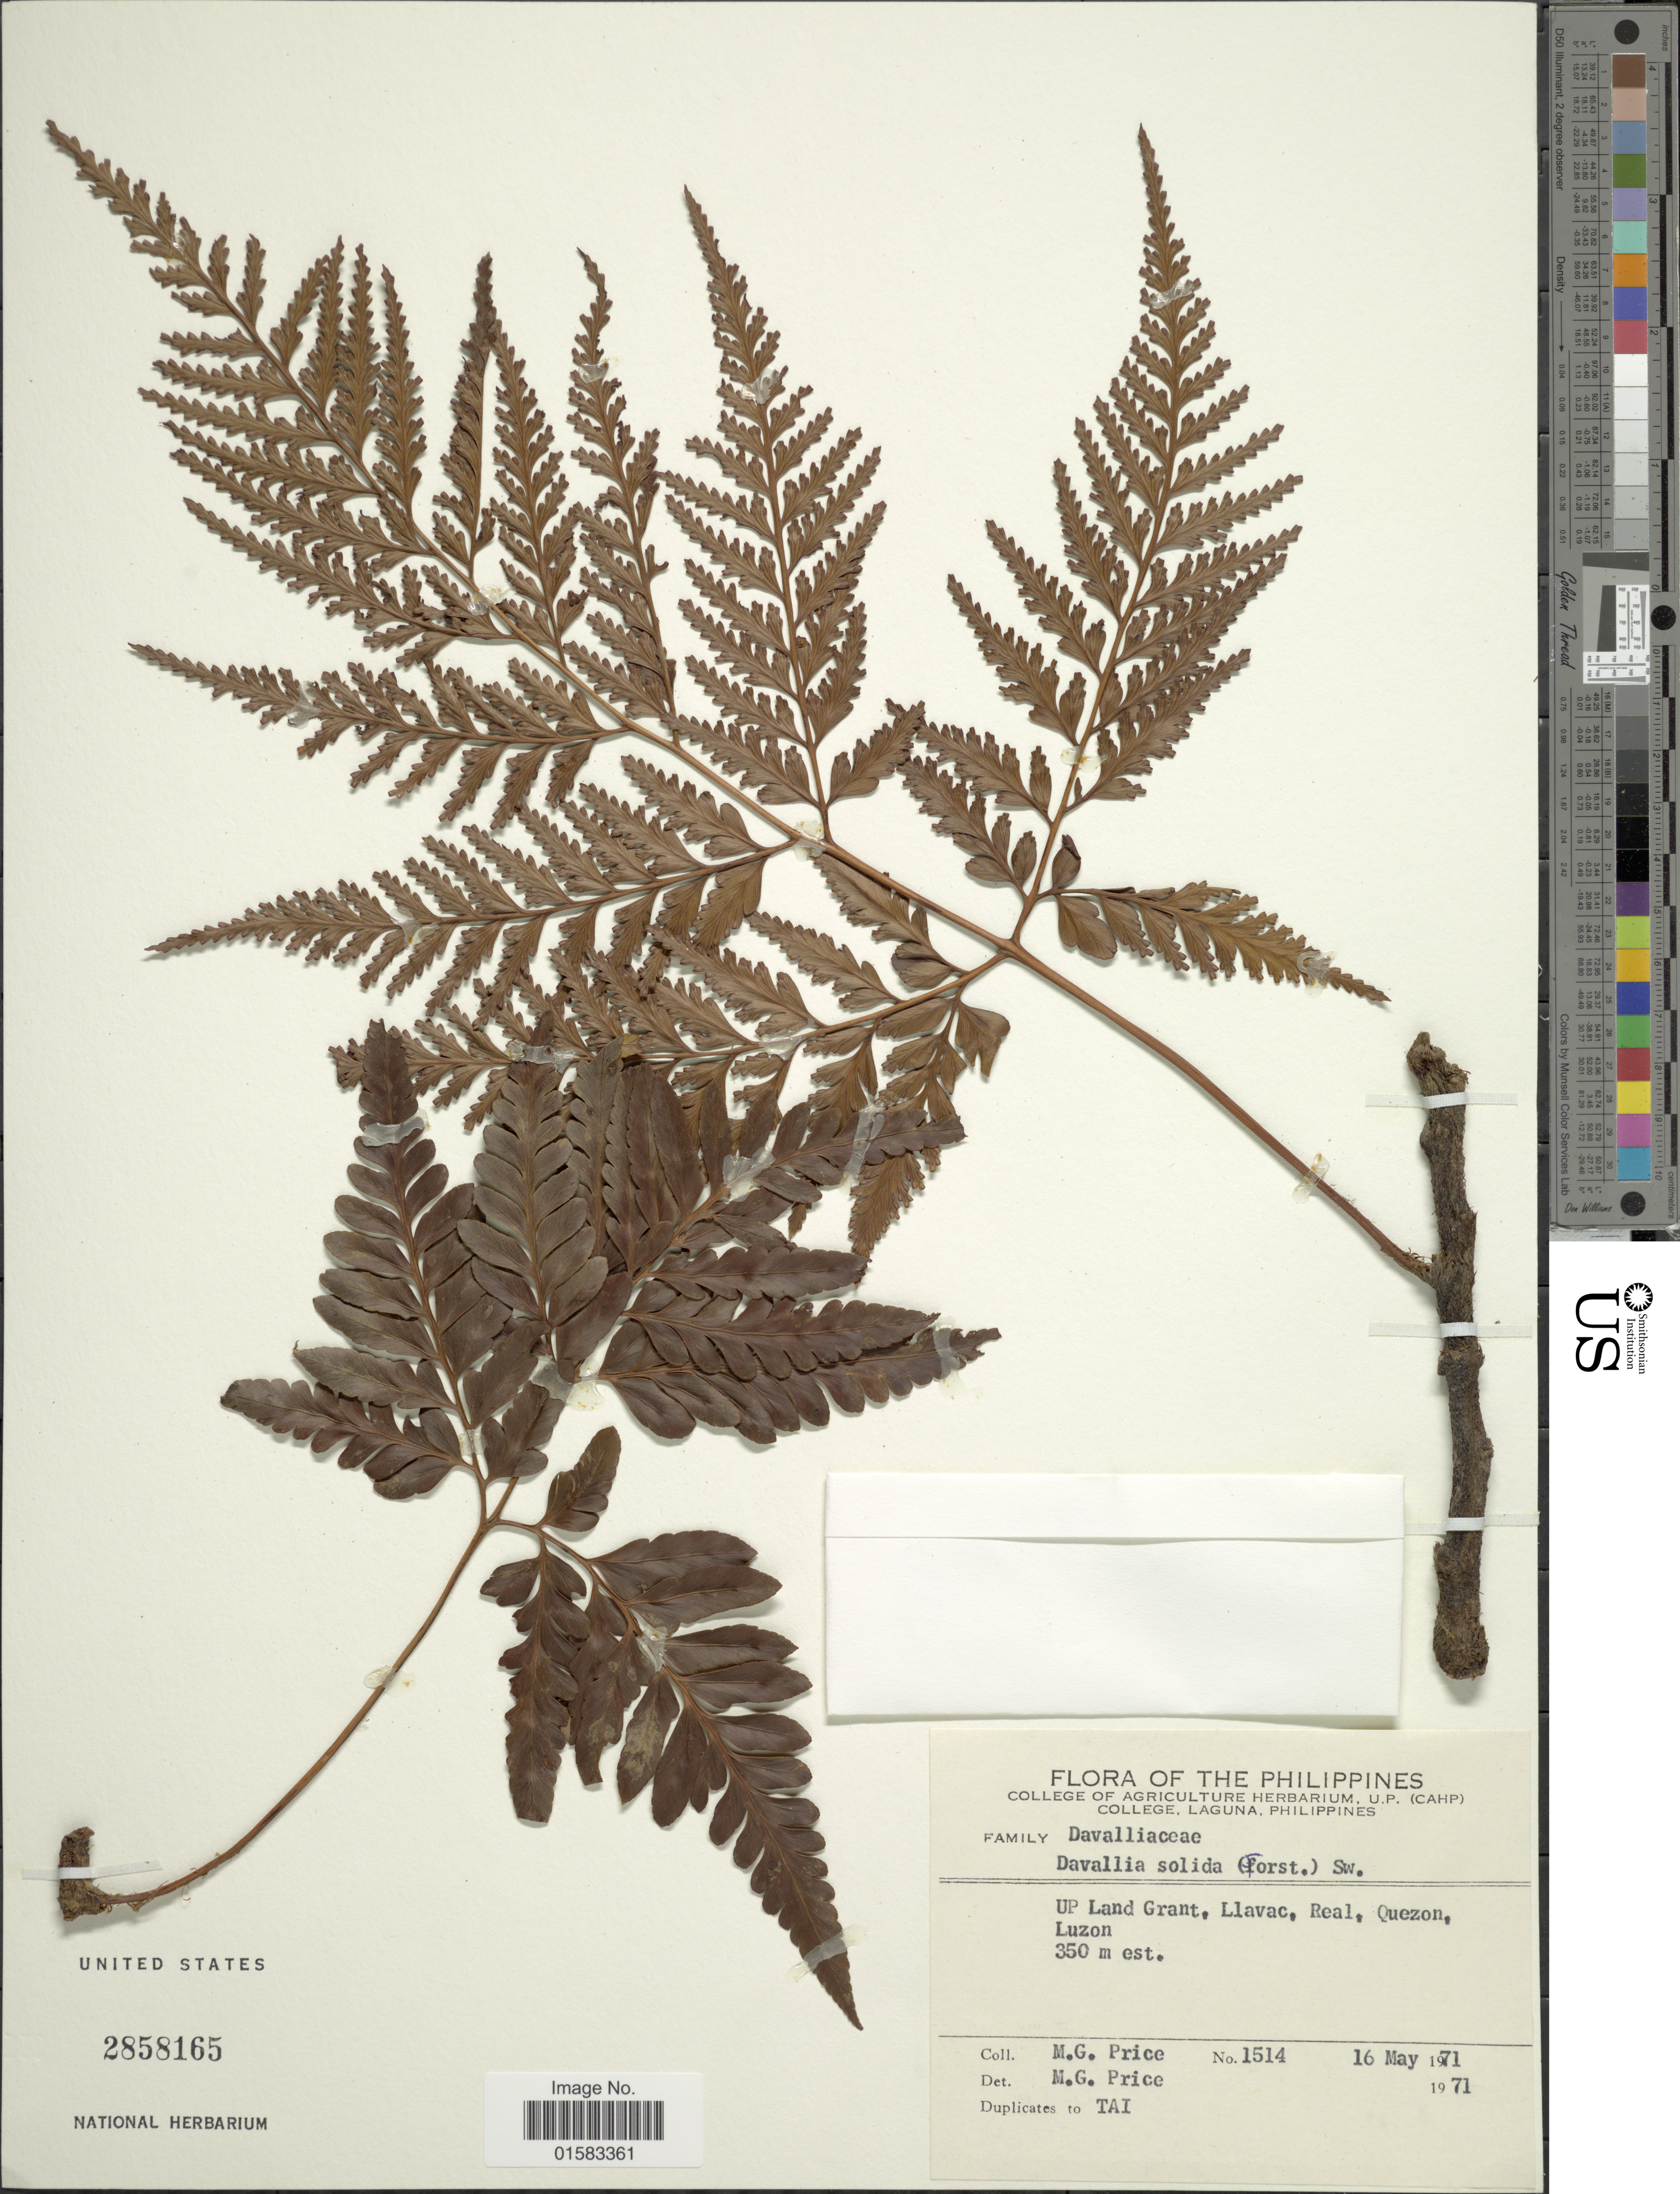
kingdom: Plantae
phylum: Tracheophyta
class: Polypodiopsida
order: Polypodiales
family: Davalliaceae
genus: Davallia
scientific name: Davallia solida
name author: (G. Forst.) Sw.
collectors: M. G. Price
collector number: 1514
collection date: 1917-05-16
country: Philippines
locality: UP Land Grant, Llavac, Real, Quezon, Luzon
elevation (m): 350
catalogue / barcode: US 2858165